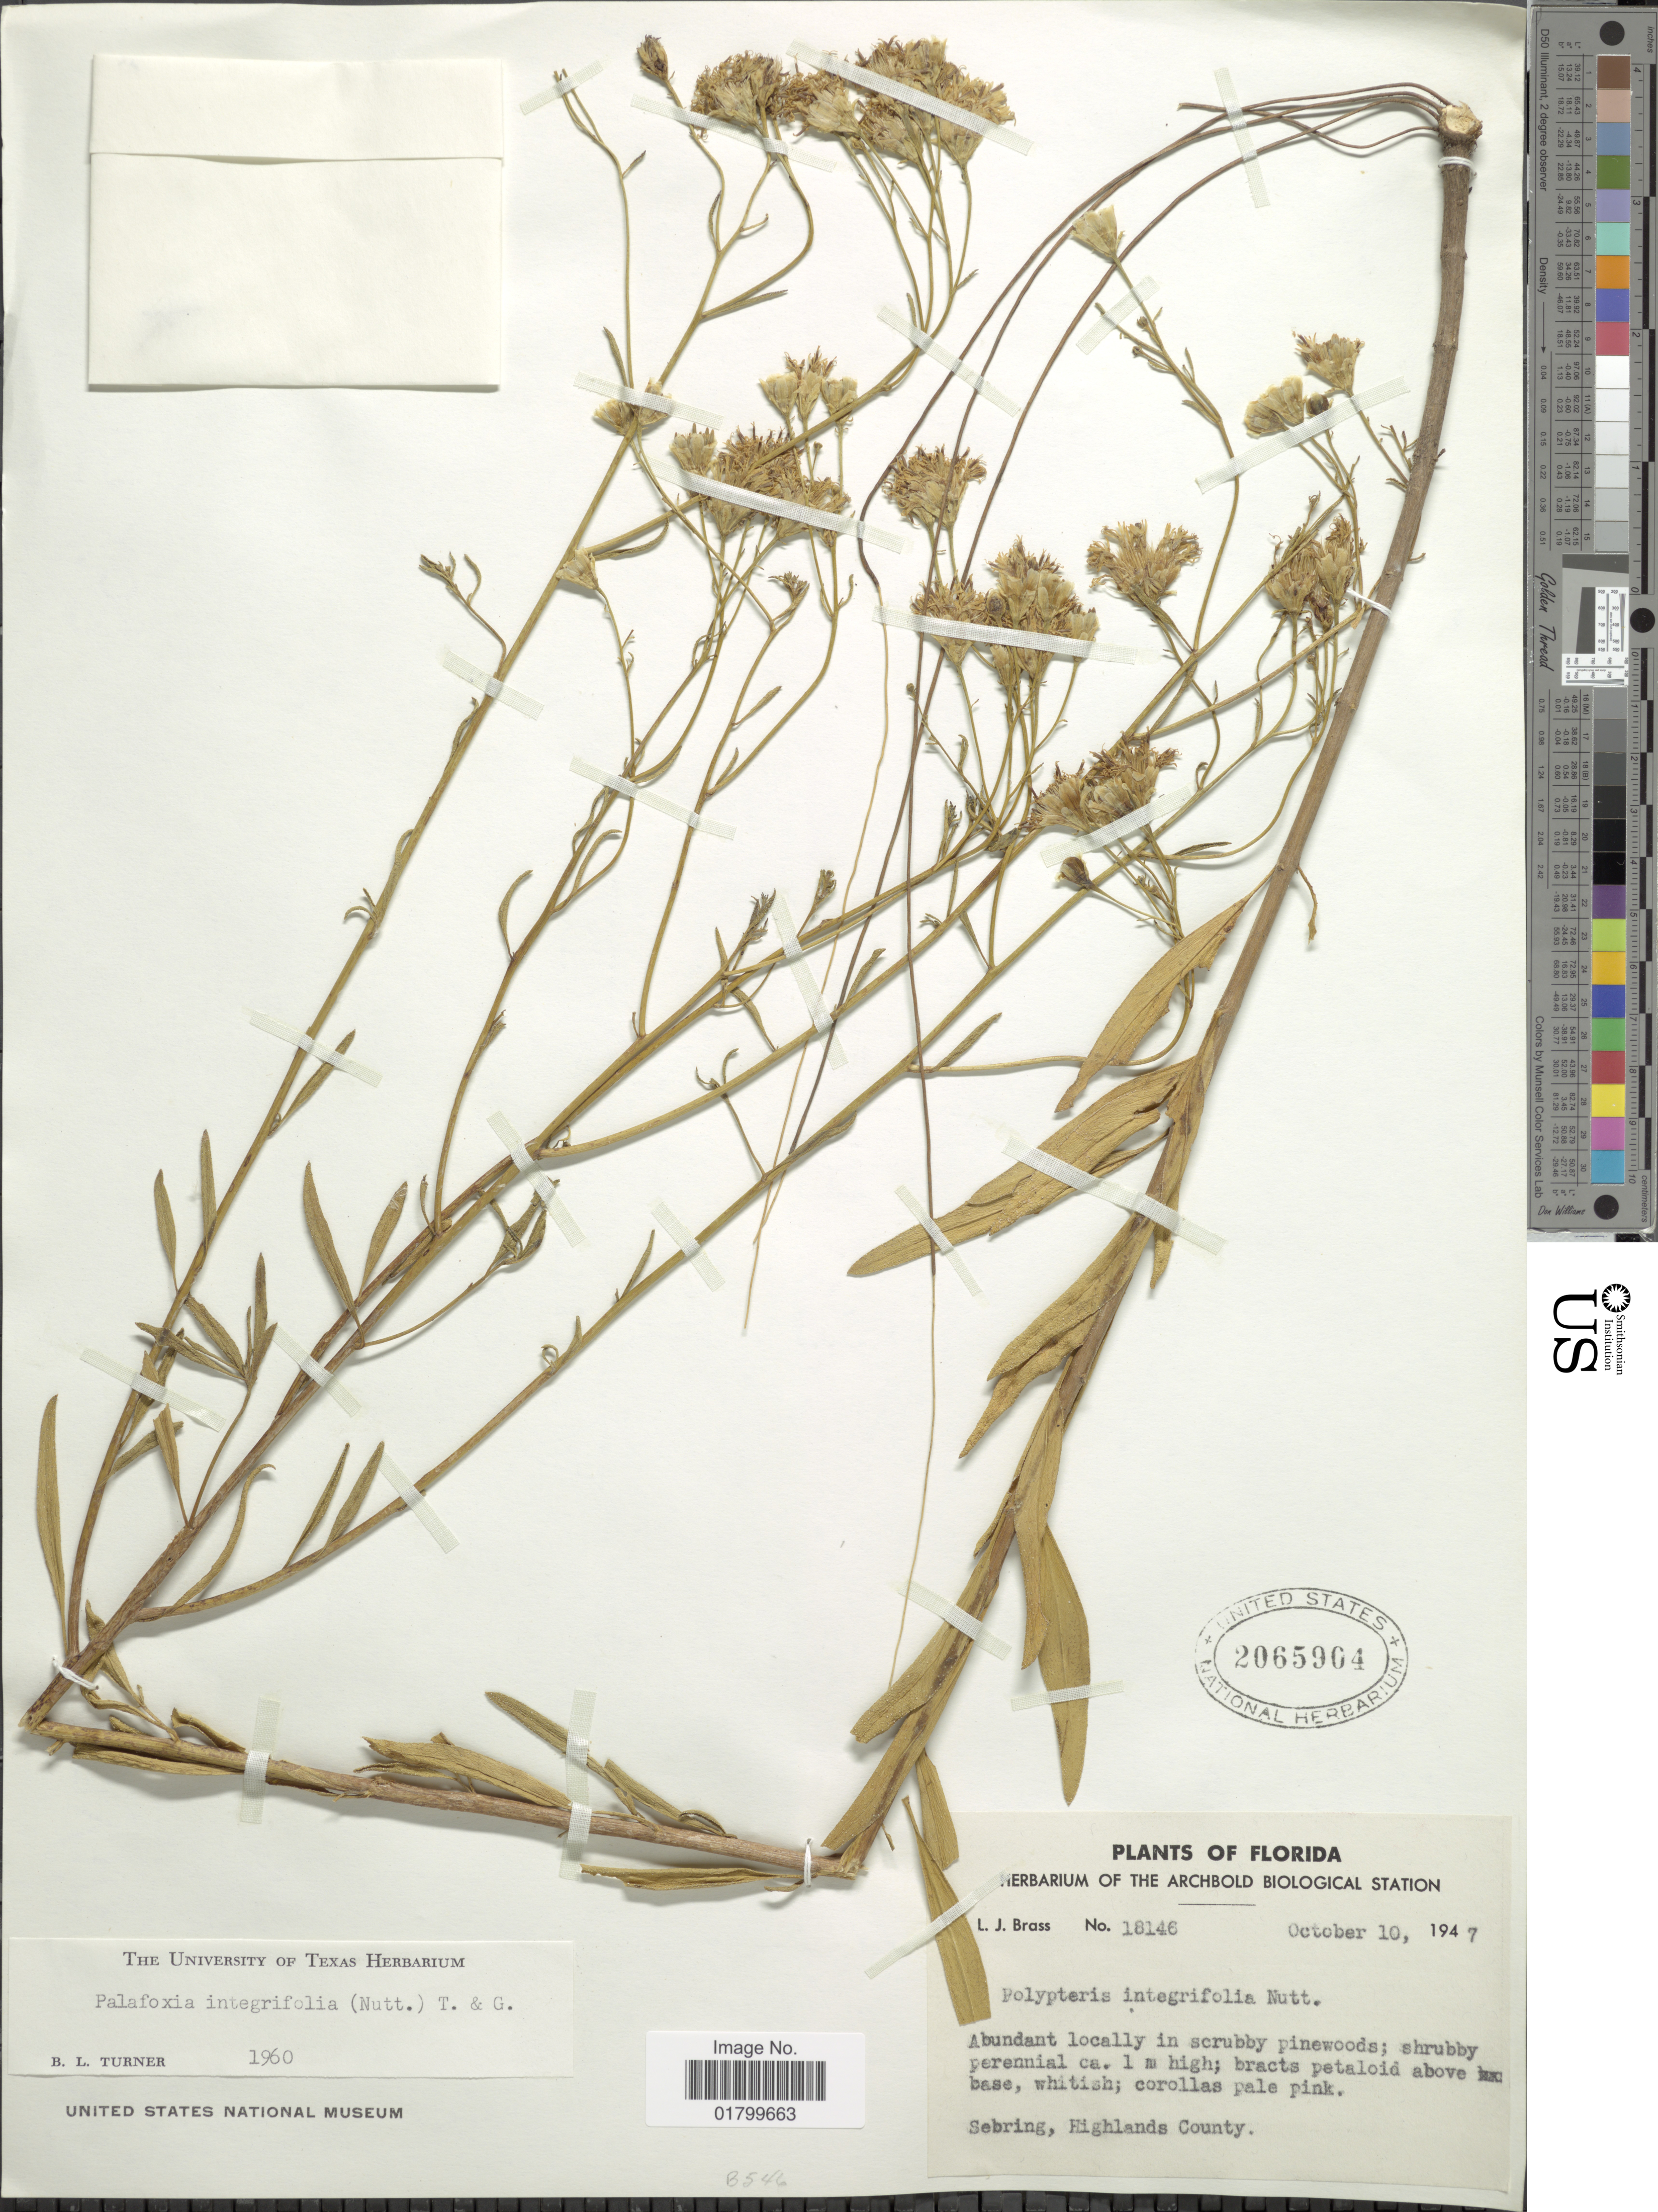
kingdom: Plantae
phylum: Tracheophyta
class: Magnoliopsida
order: Asterales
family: Asteraceae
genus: Palafoxia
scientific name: Palafoxia integrifolia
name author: (Nutt.) Torr. & A. Gray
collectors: L. J. Brass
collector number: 18146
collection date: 1947-10-10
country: United States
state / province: Florida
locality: Sebring, Highlands County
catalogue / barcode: US 2065904